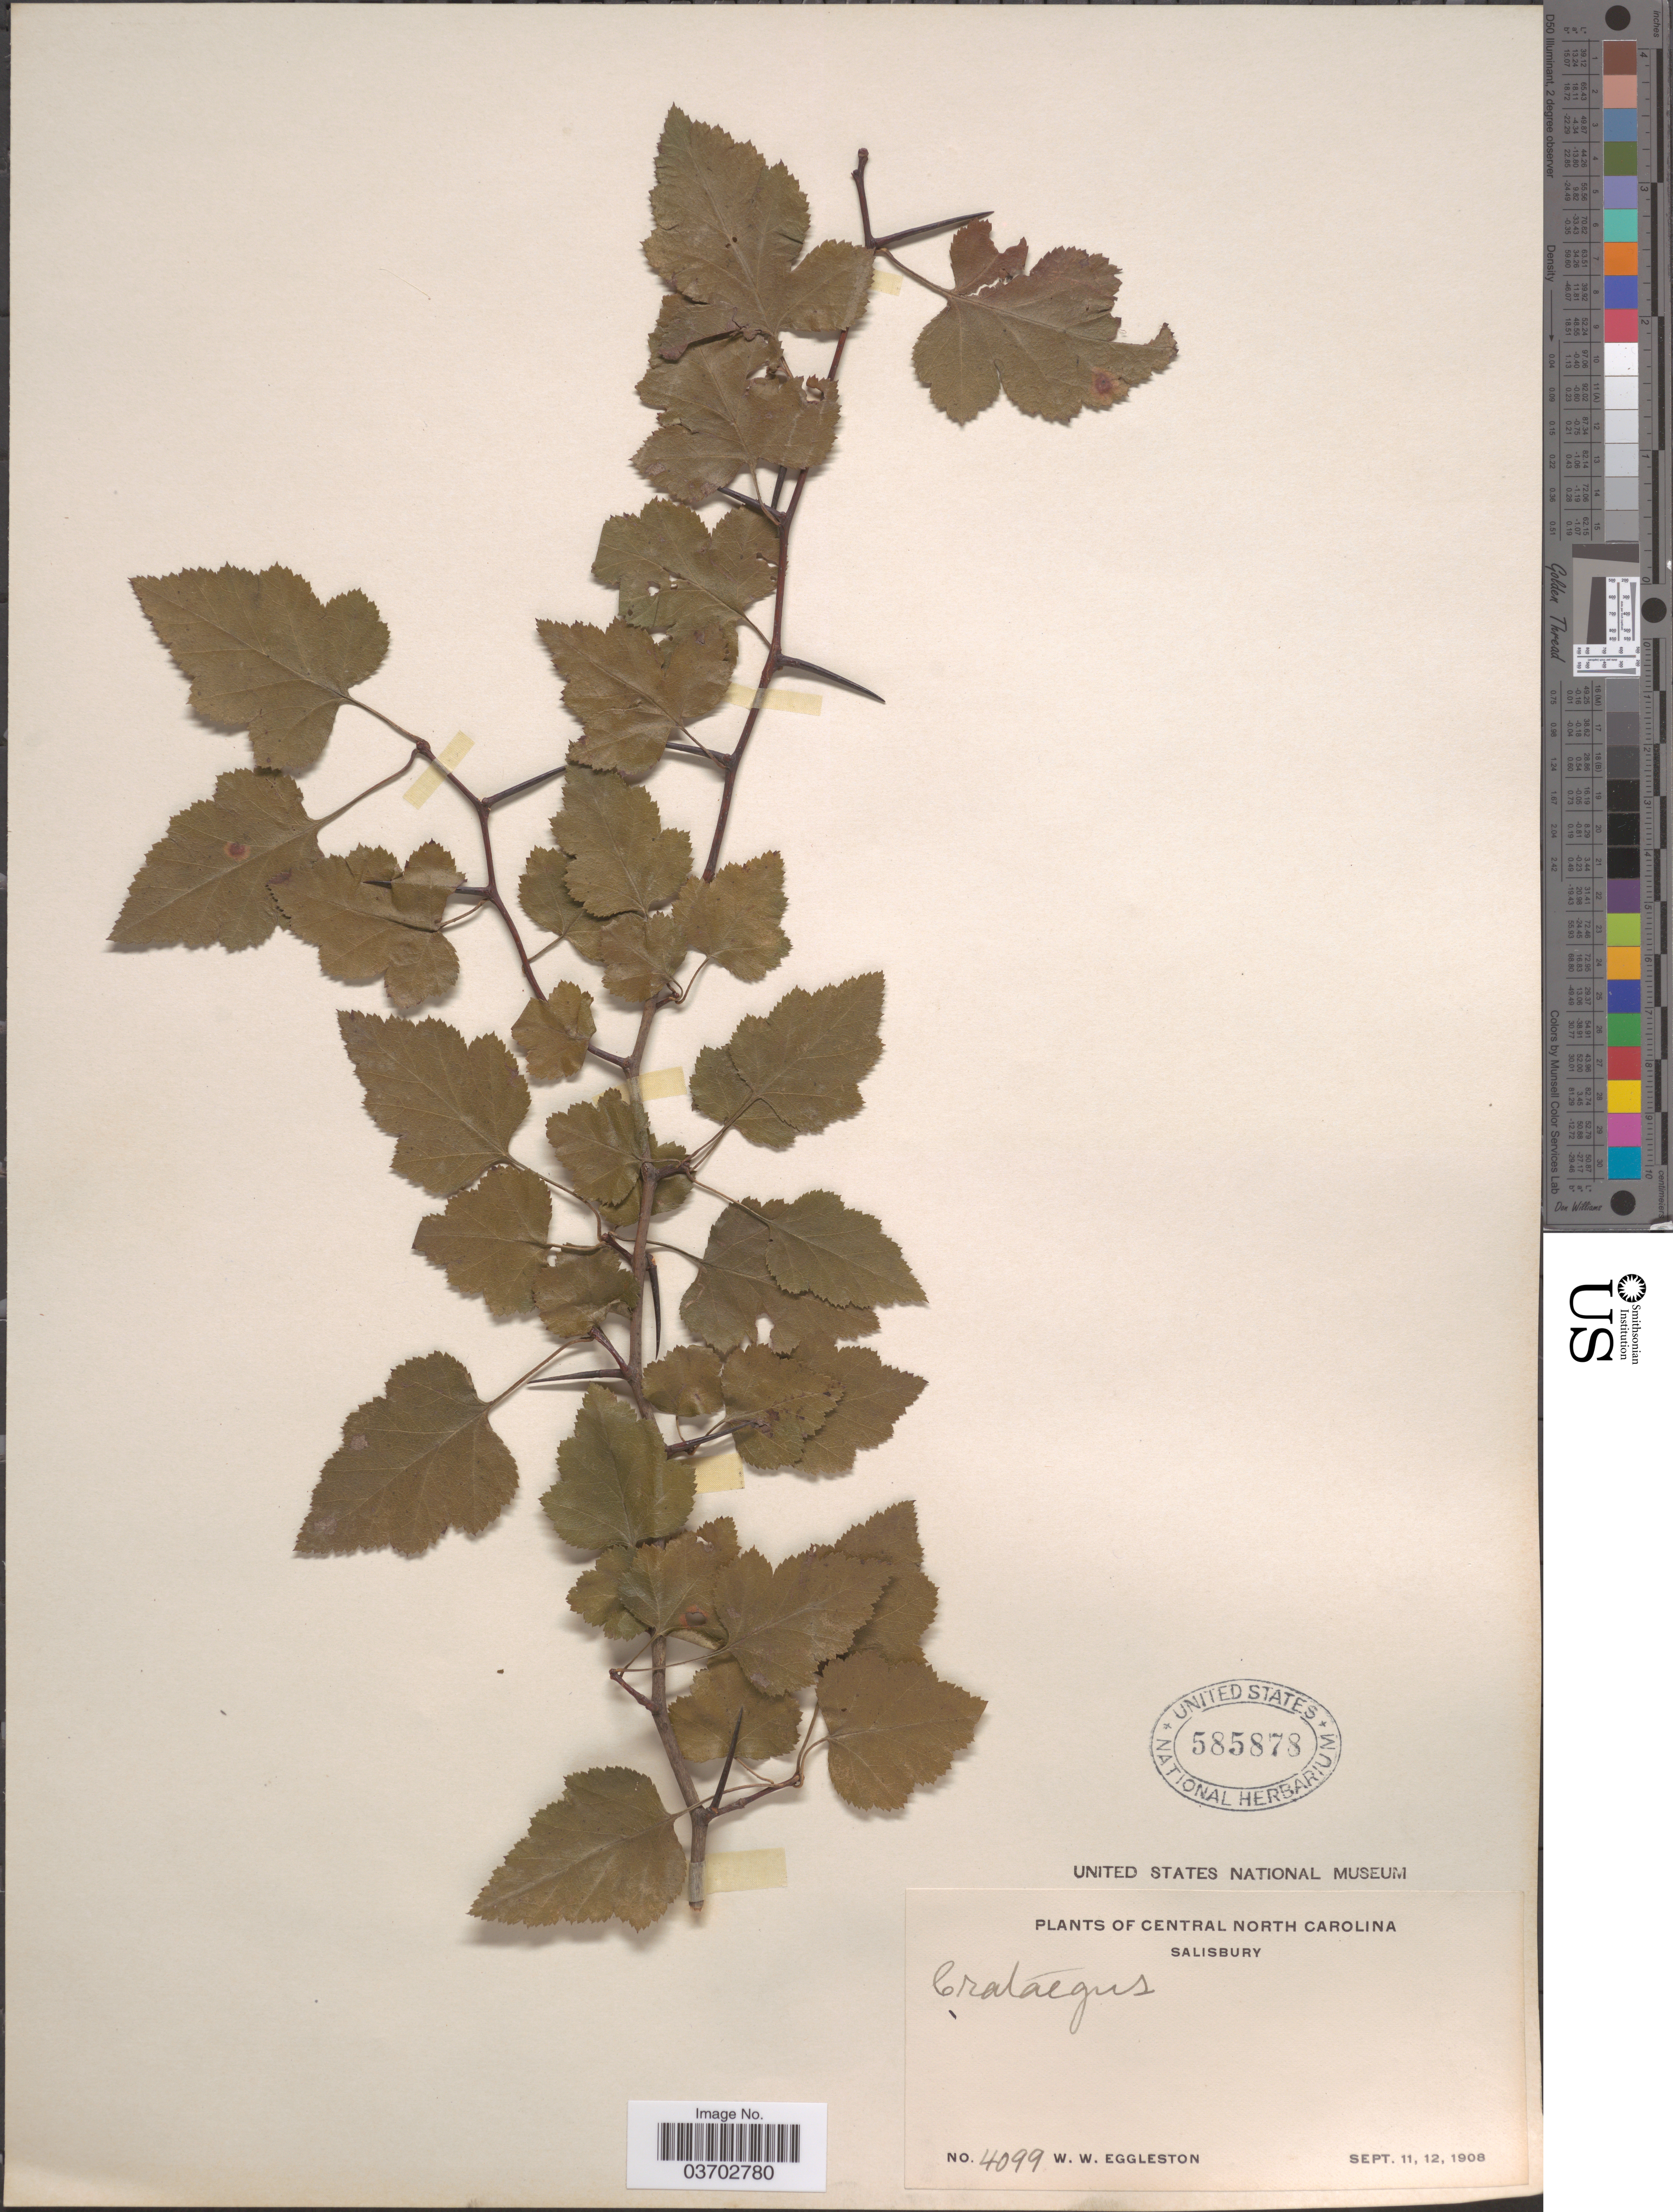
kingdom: Plantae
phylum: Tracheophyta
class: Magnoliopsida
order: Rosales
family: Rosaceae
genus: Crataegus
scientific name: Crataegus sp.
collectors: W. W. Eggleston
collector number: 4099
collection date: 1908-09-11/1908-09-12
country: United States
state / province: North Carolina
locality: Central North Carolina. Salisbury.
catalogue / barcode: US 585878